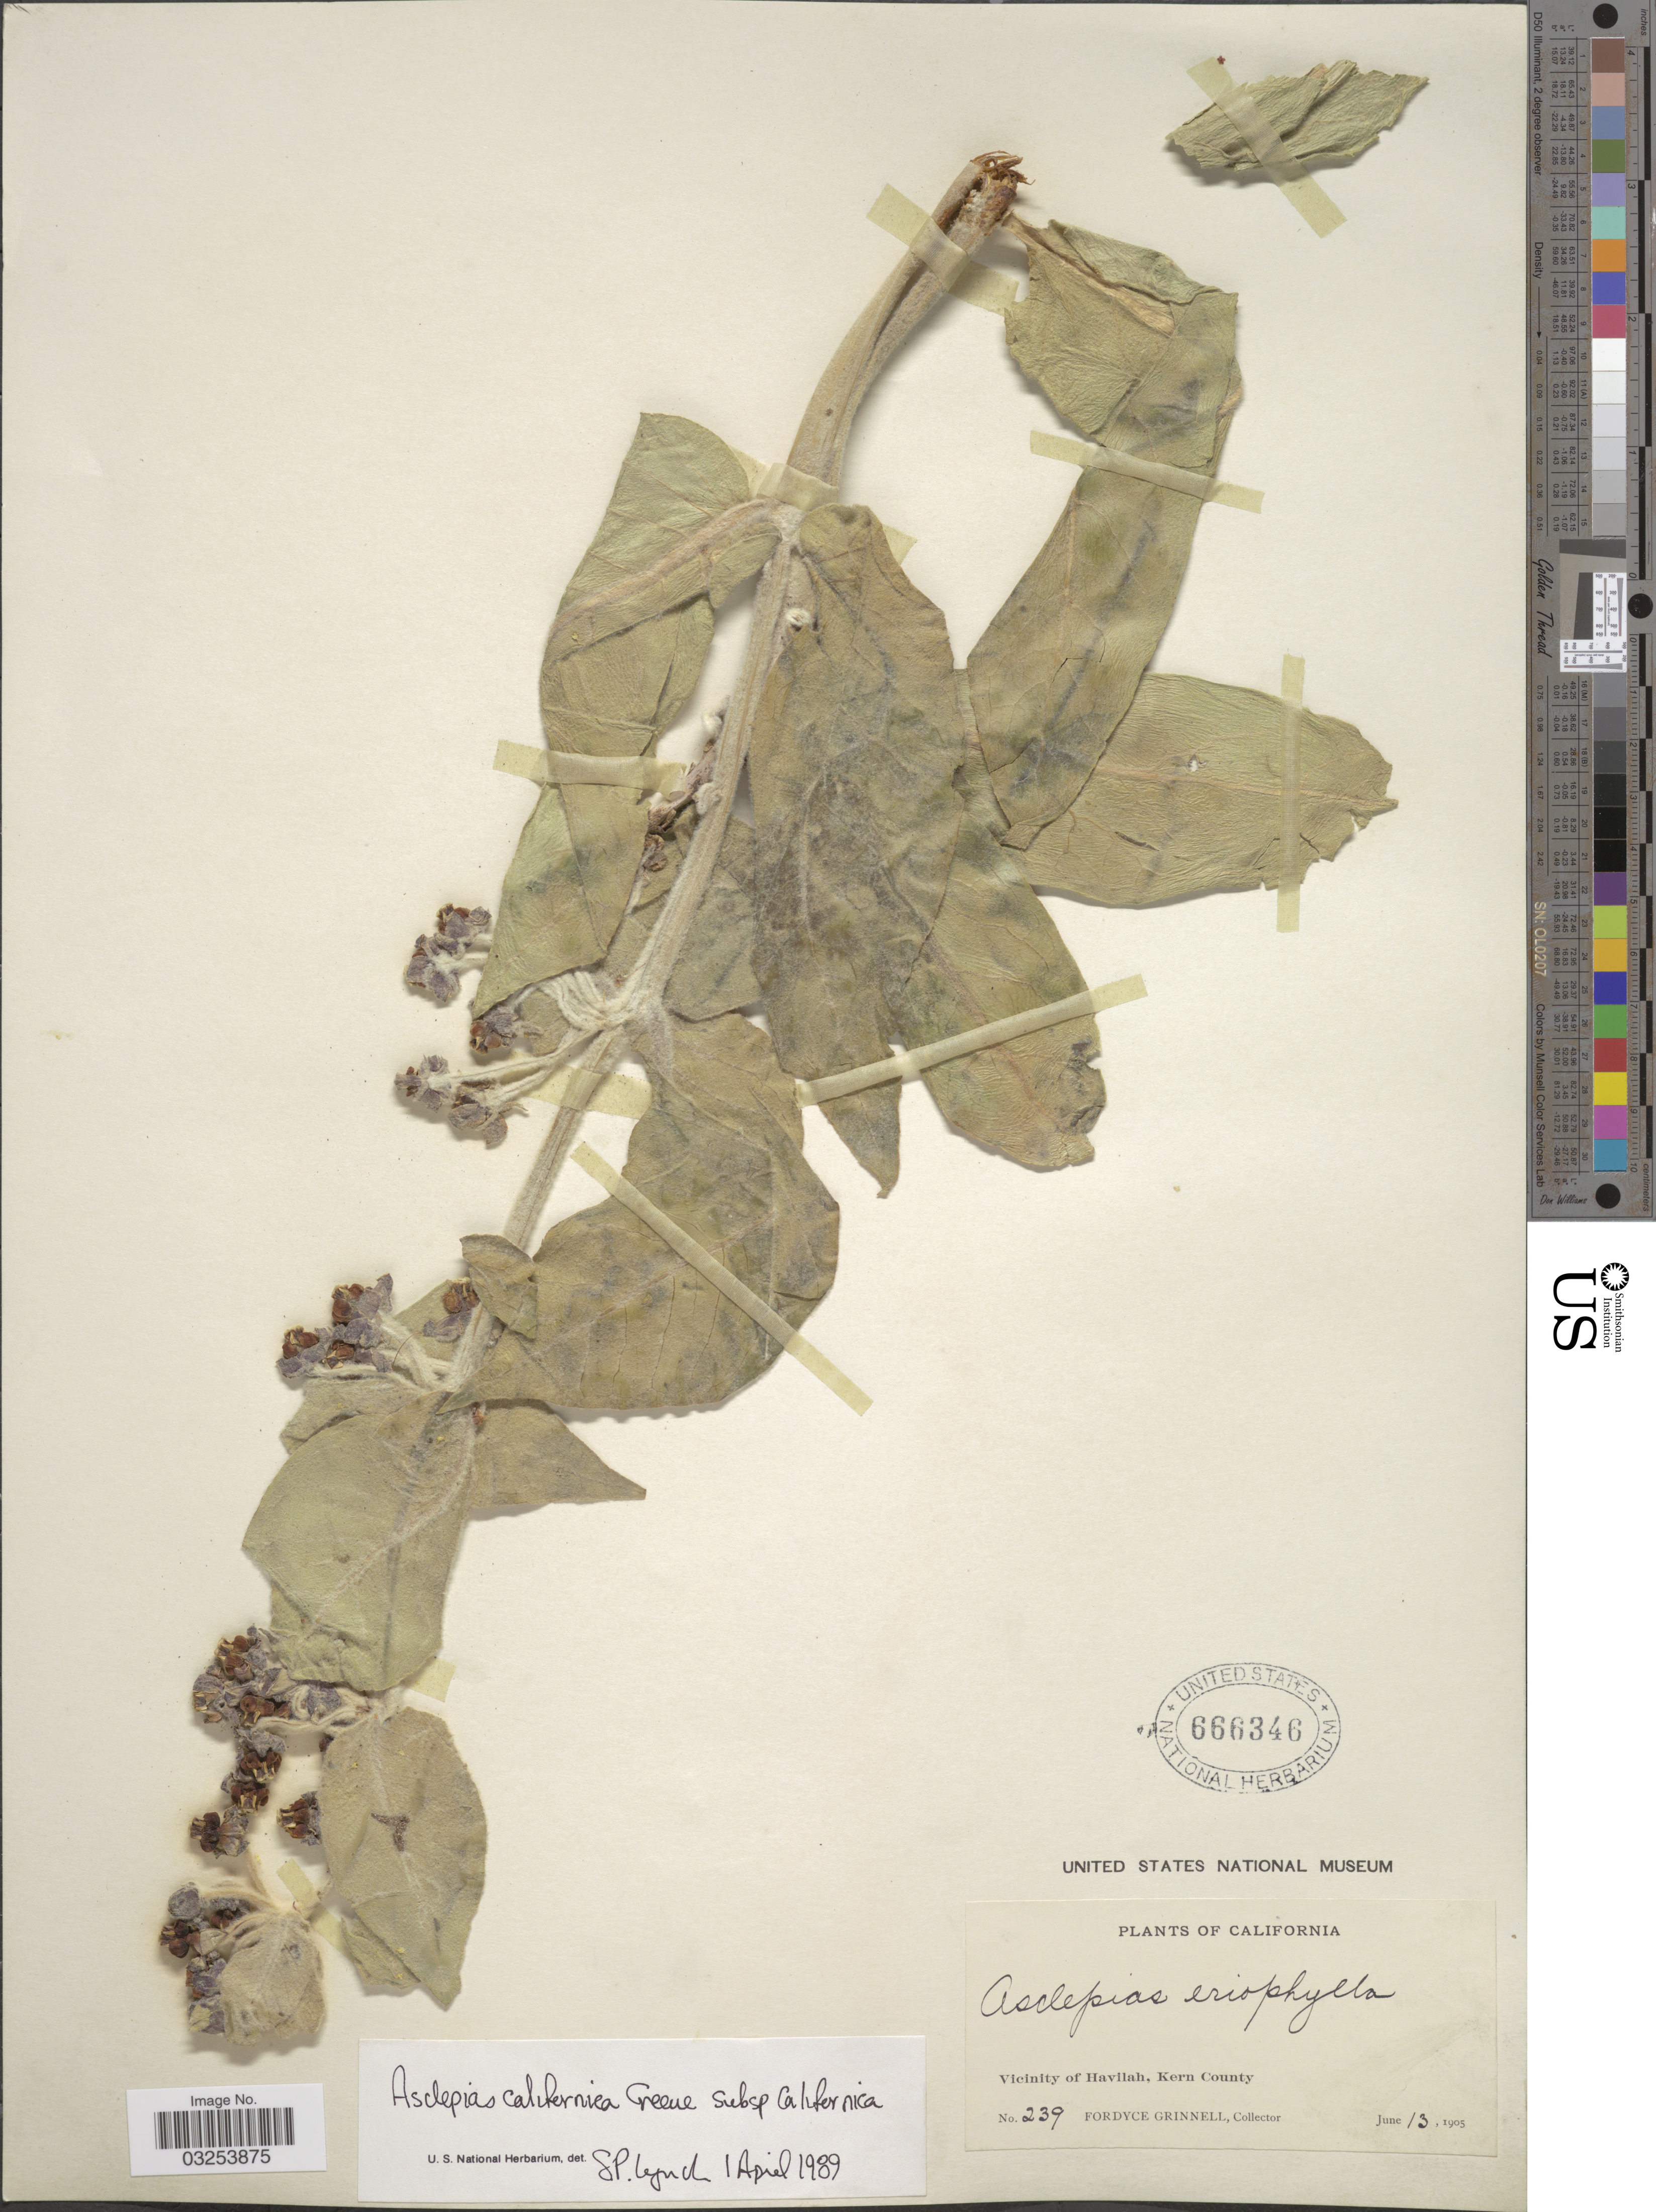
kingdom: Plantae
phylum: Tracheophyta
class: Magnoliopsida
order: Gentianales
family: Apocynaceae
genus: Asclepias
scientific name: Asclepias californica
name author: Greene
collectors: F. Grinnell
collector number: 239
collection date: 1905-06-13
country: United States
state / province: California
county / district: Kern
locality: Vicinity of Havilah, Kern County.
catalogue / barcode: US 666346